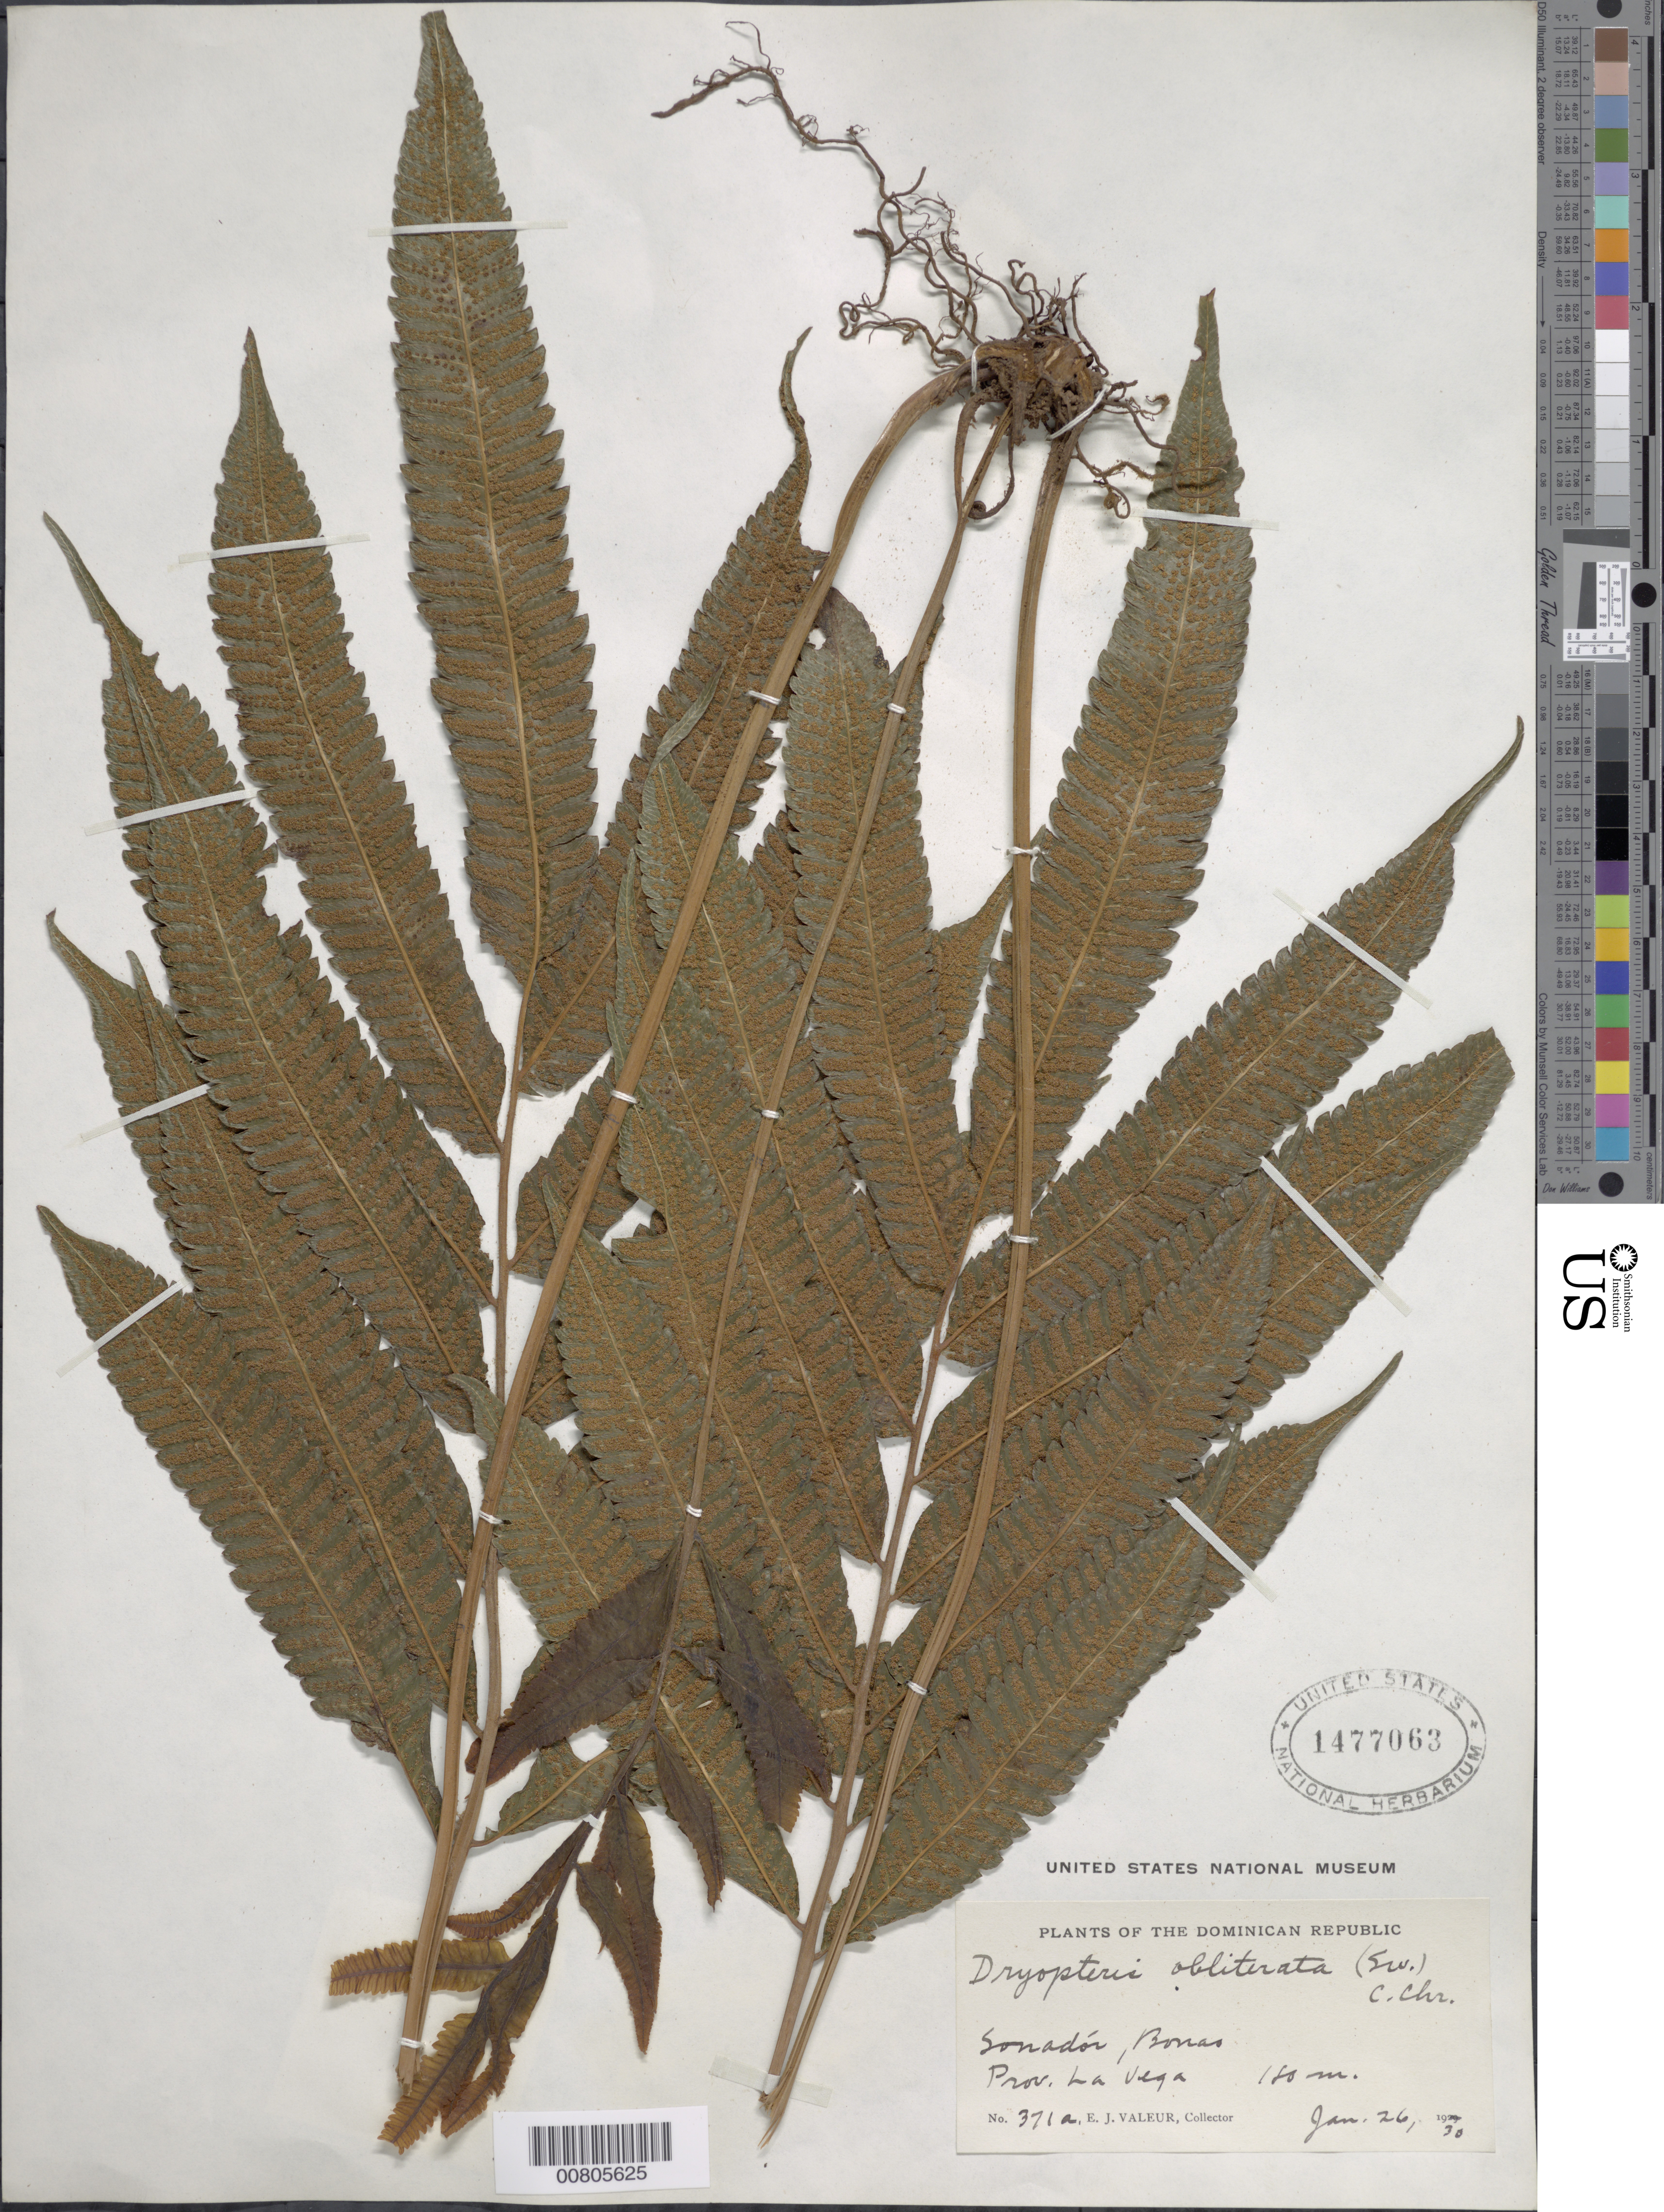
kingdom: Plantae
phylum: Tracheophyta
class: Polypodiopsida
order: Polypodiales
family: Thelypteridaceae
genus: Goniopteris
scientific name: Goniopteris obliterata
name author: (Sw.) C. Presl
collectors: E. Valeur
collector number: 371a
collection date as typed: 26 Jan 1930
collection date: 1930-01-26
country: Dominican Republic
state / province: La Vega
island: Hispaniola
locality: Sonadór, Bonas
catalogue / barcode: US 1477063